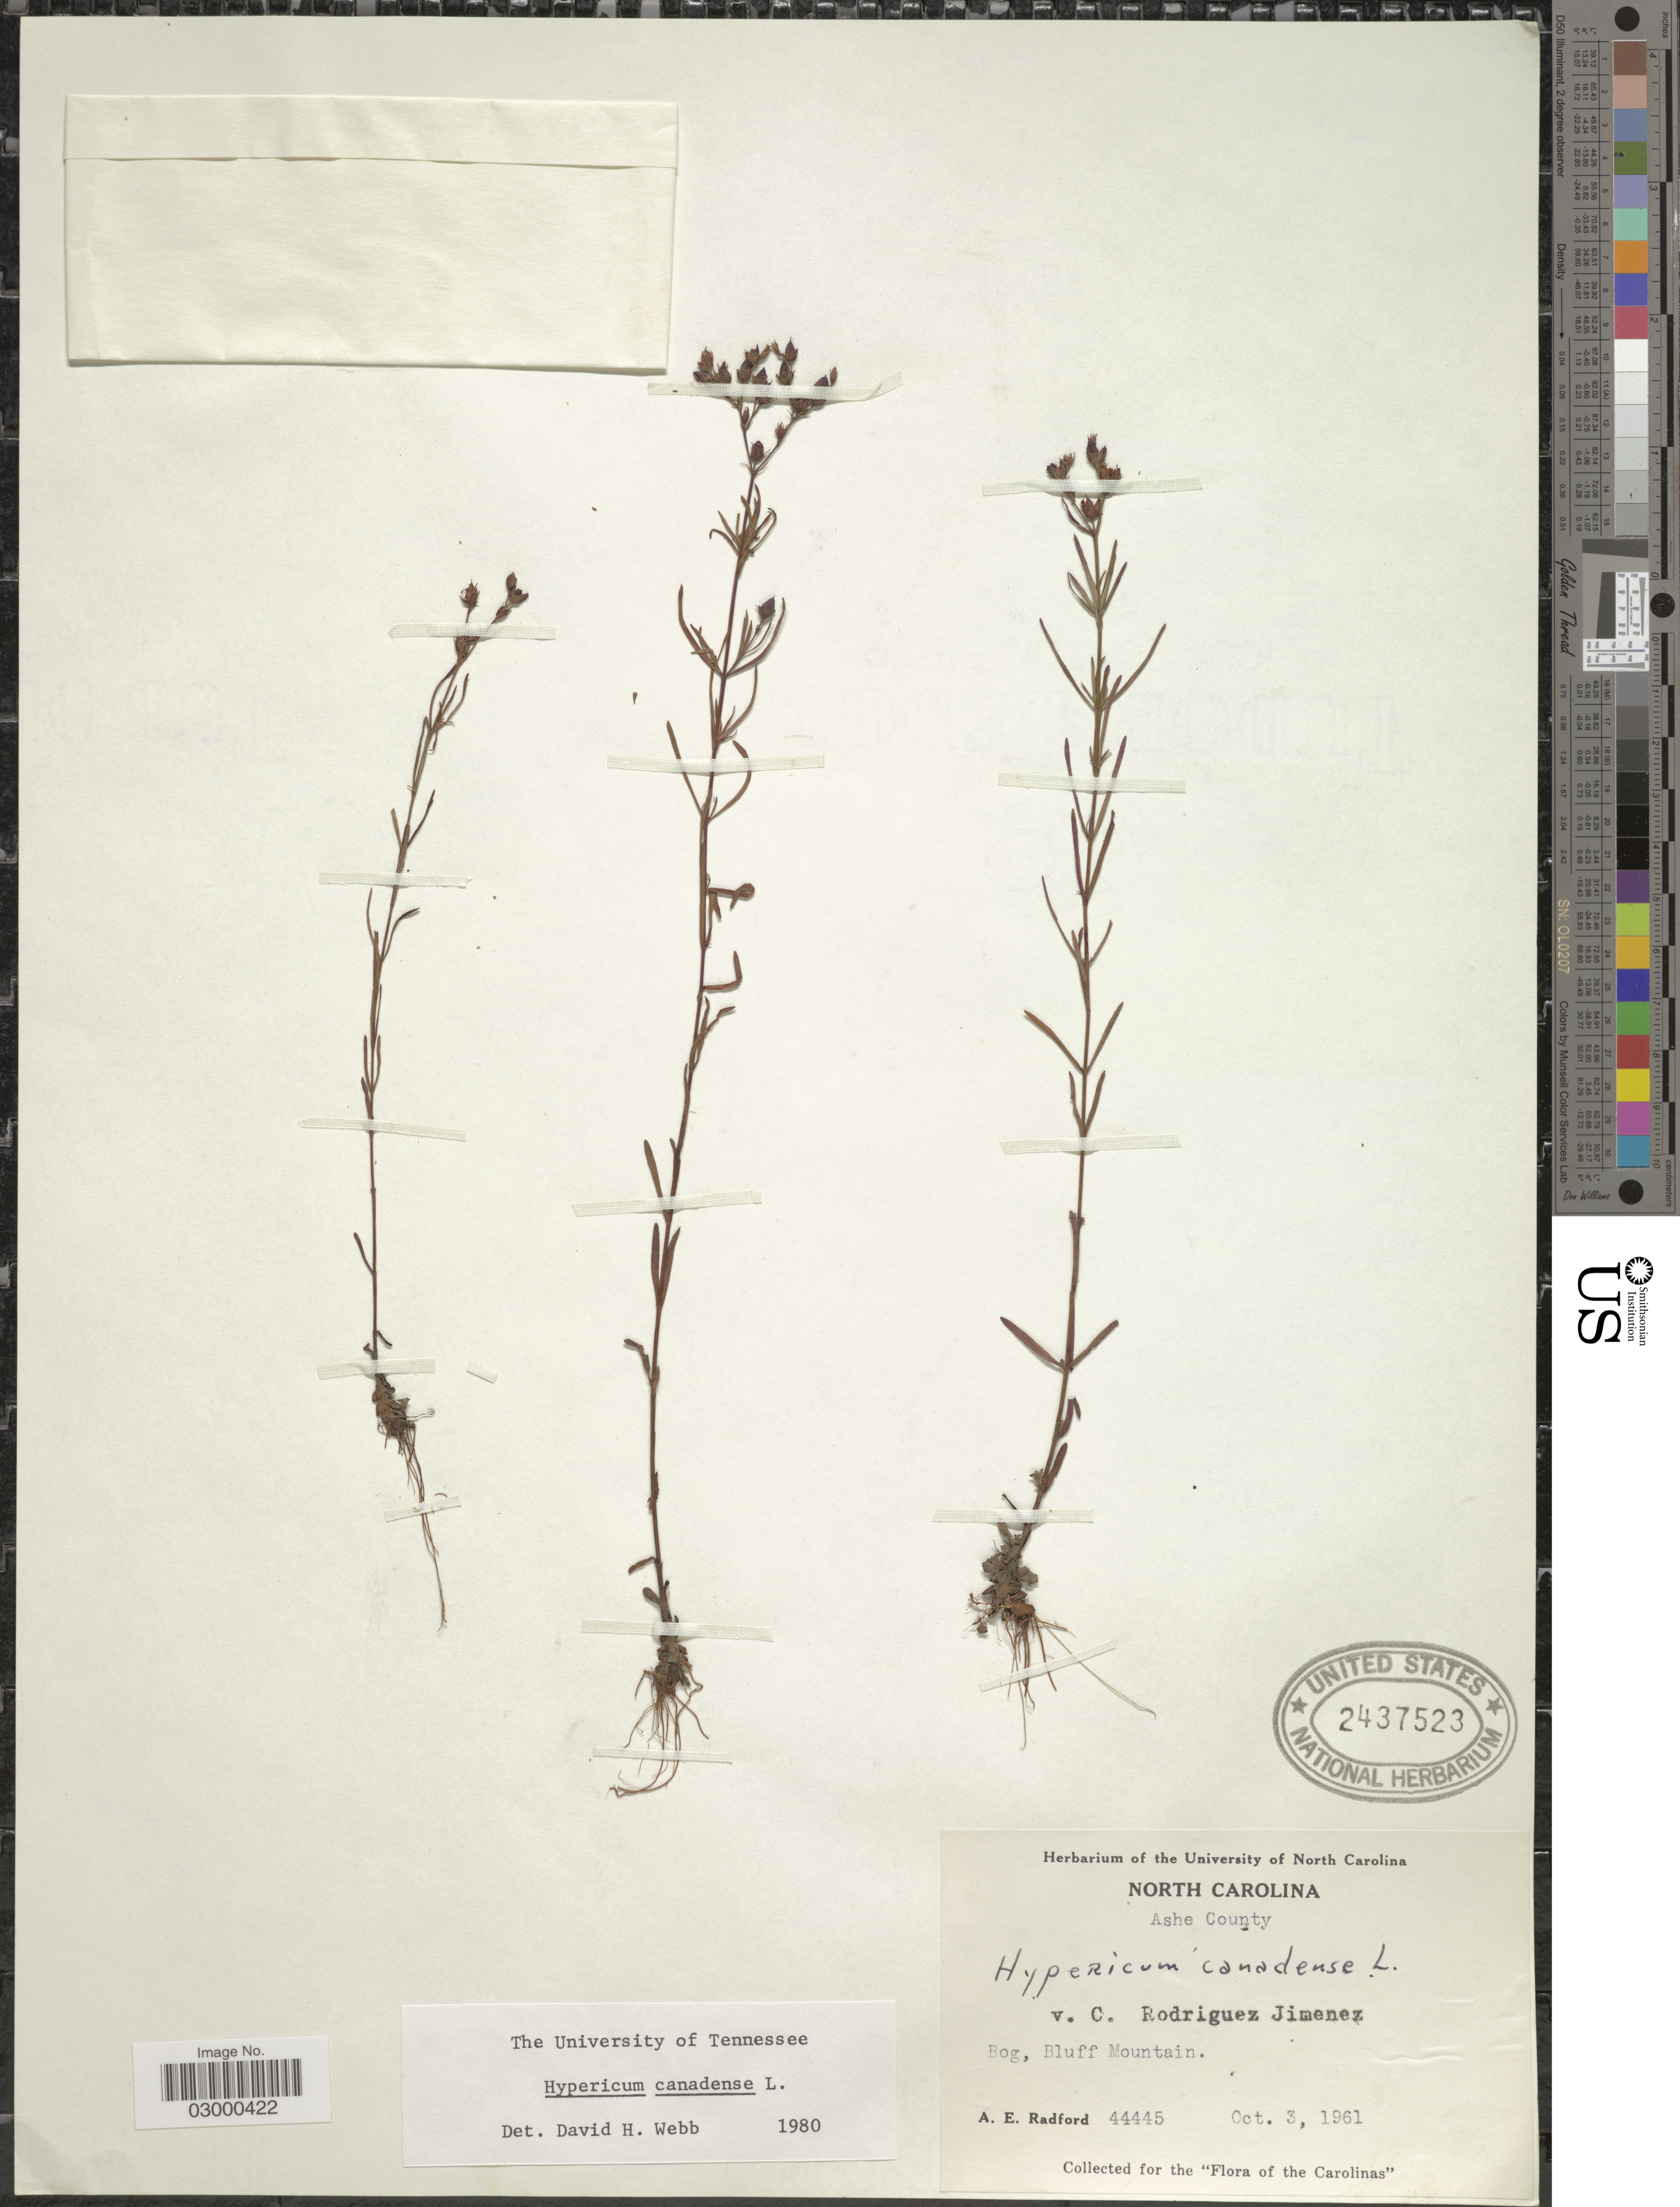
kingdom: Plantae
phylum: Tracheophyta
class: Magnoliopsida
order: Malpighiales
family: Hypericaceae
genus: Hypericum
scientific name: Hypericum canadense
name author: L.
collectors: A. E. Radford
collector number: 44445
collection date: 1961-10-03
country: United States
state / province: North Carolina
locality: Ashe County, Bog, Bluff Mountain.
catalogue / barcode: US 2437523